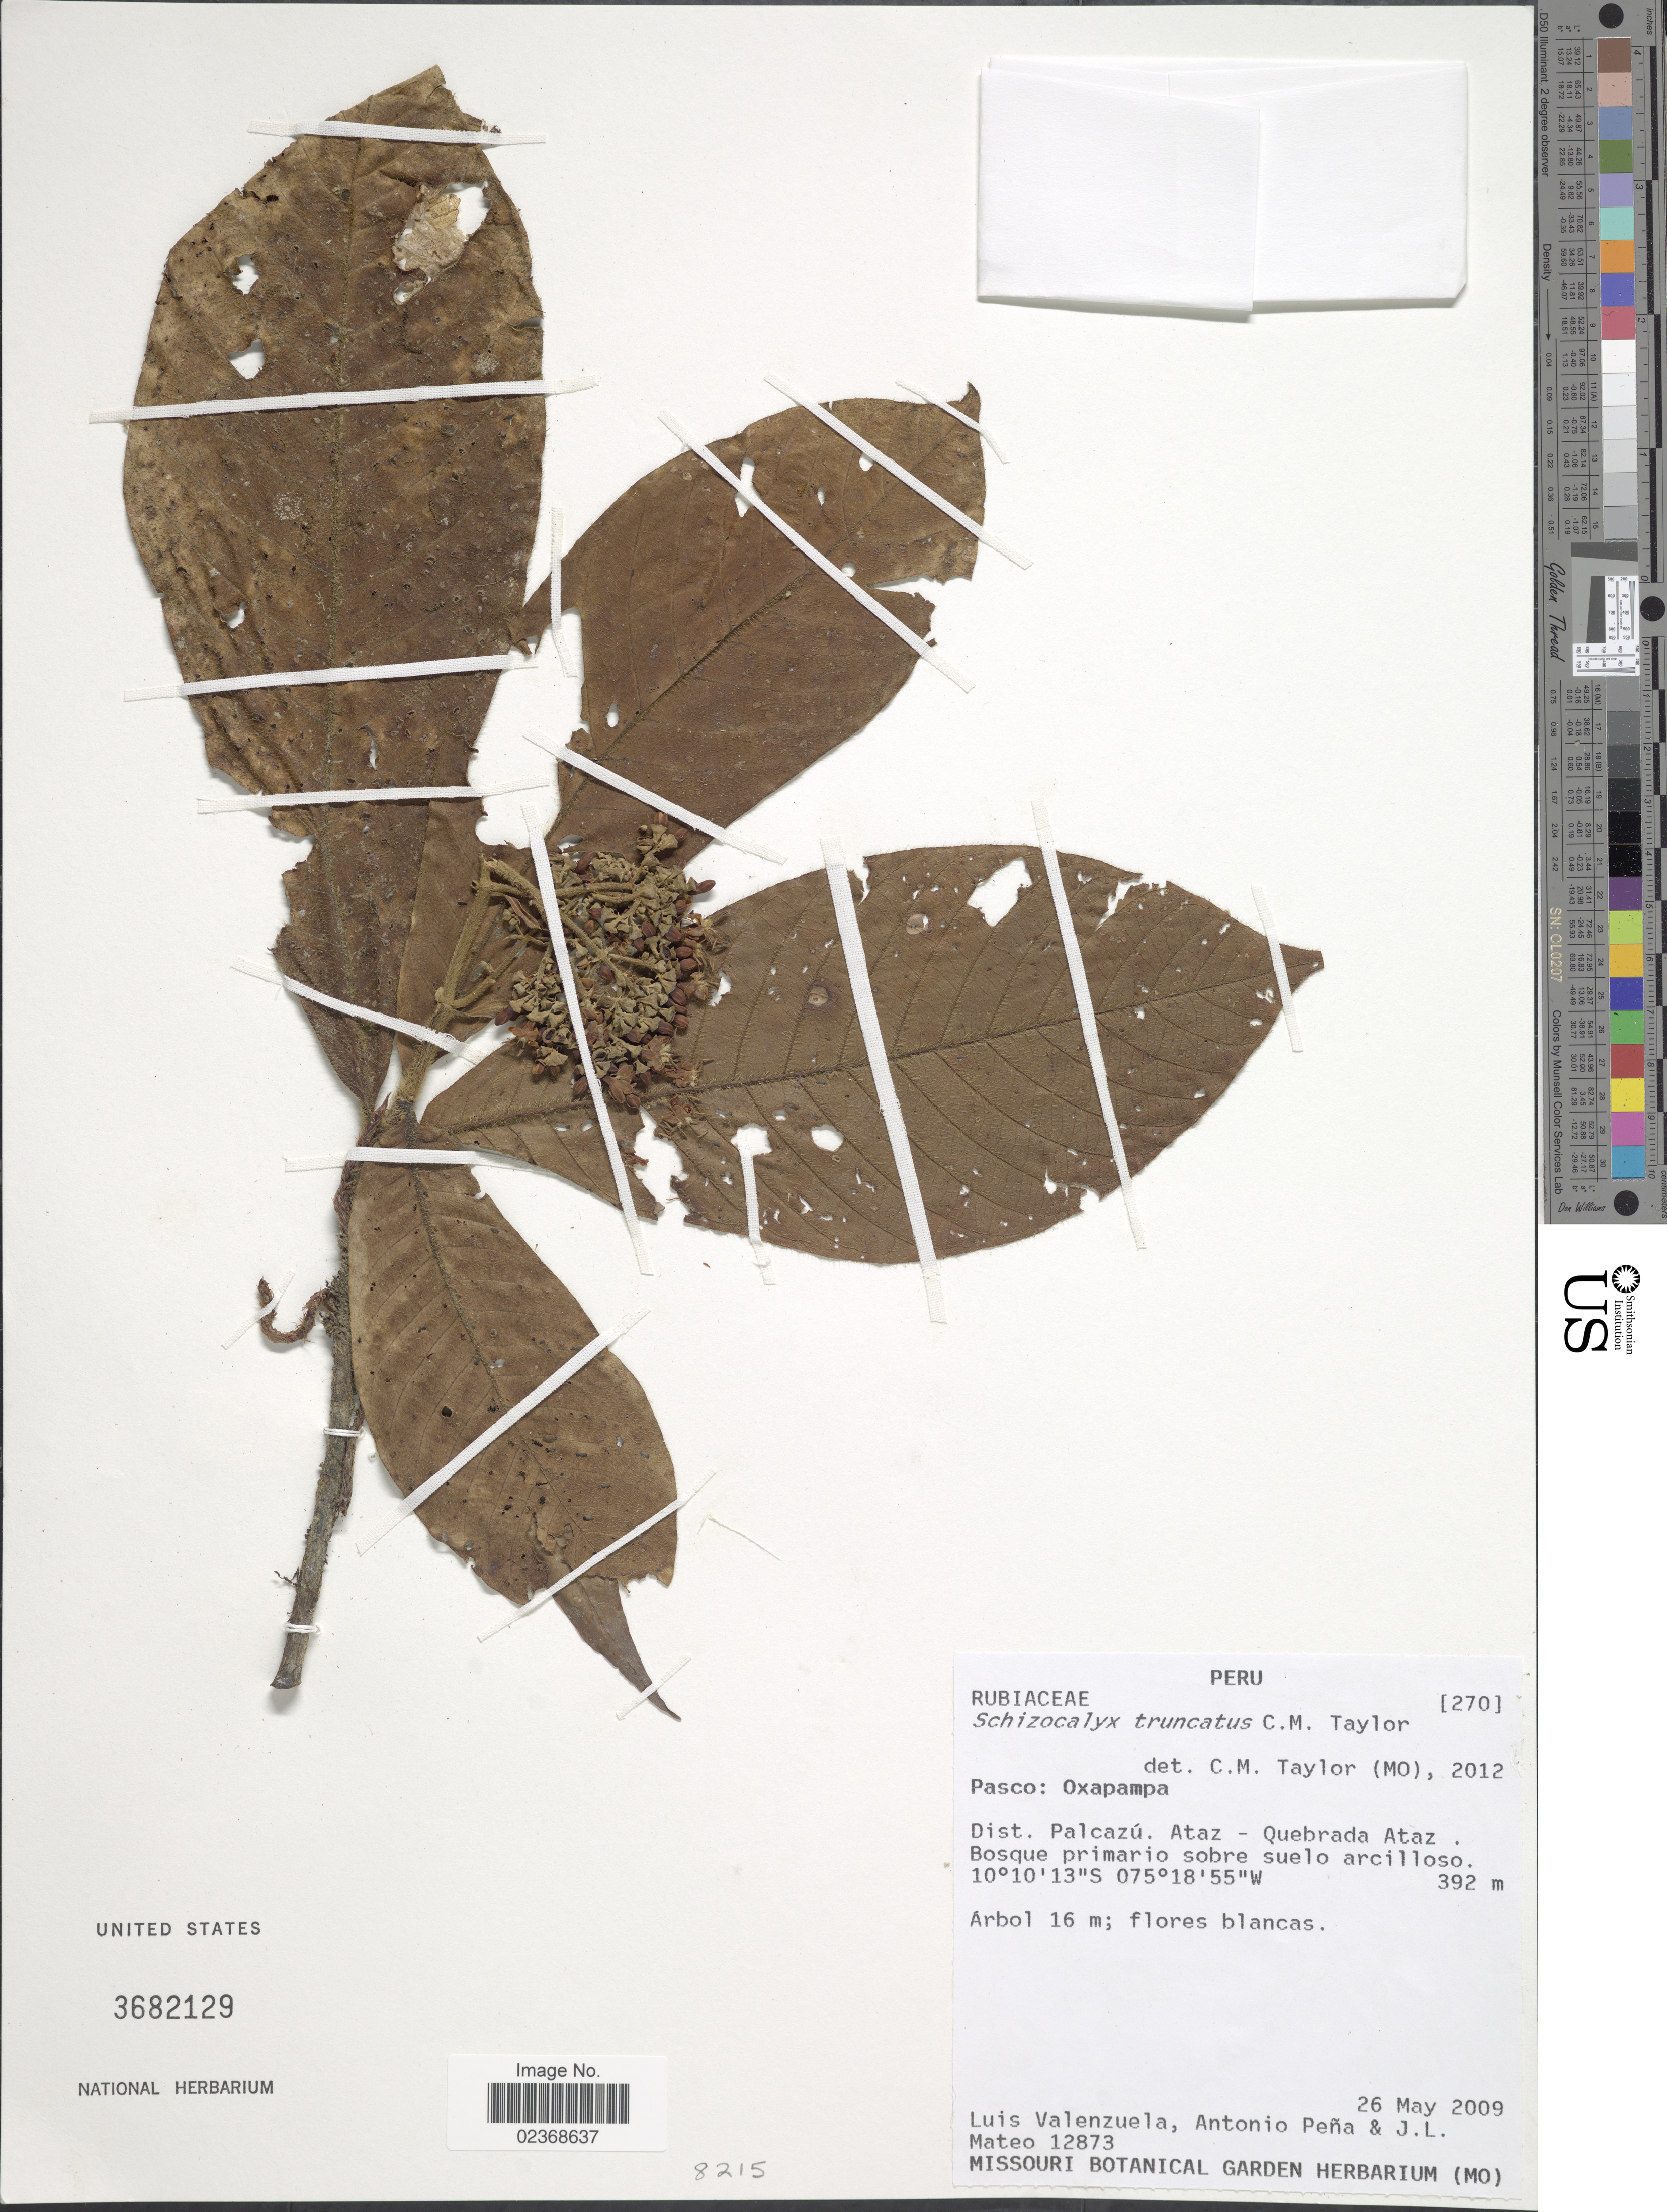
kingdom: Plantae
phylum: Tracheophyta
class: Magnoliopsida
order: Gentianales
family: Rubiaceae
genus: Schizocalyx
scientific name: Schizocalyx truncatus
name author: C.M. Taylor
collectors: L. Valenzuela, A. Peña & J. Mateo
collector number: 12873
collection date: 2009-05-26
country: Peru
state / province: Pasco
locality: Oxapampa, Dist. Palcazu. Ataz - Quebrada Ataz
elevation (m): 392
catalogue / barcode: US 3682129